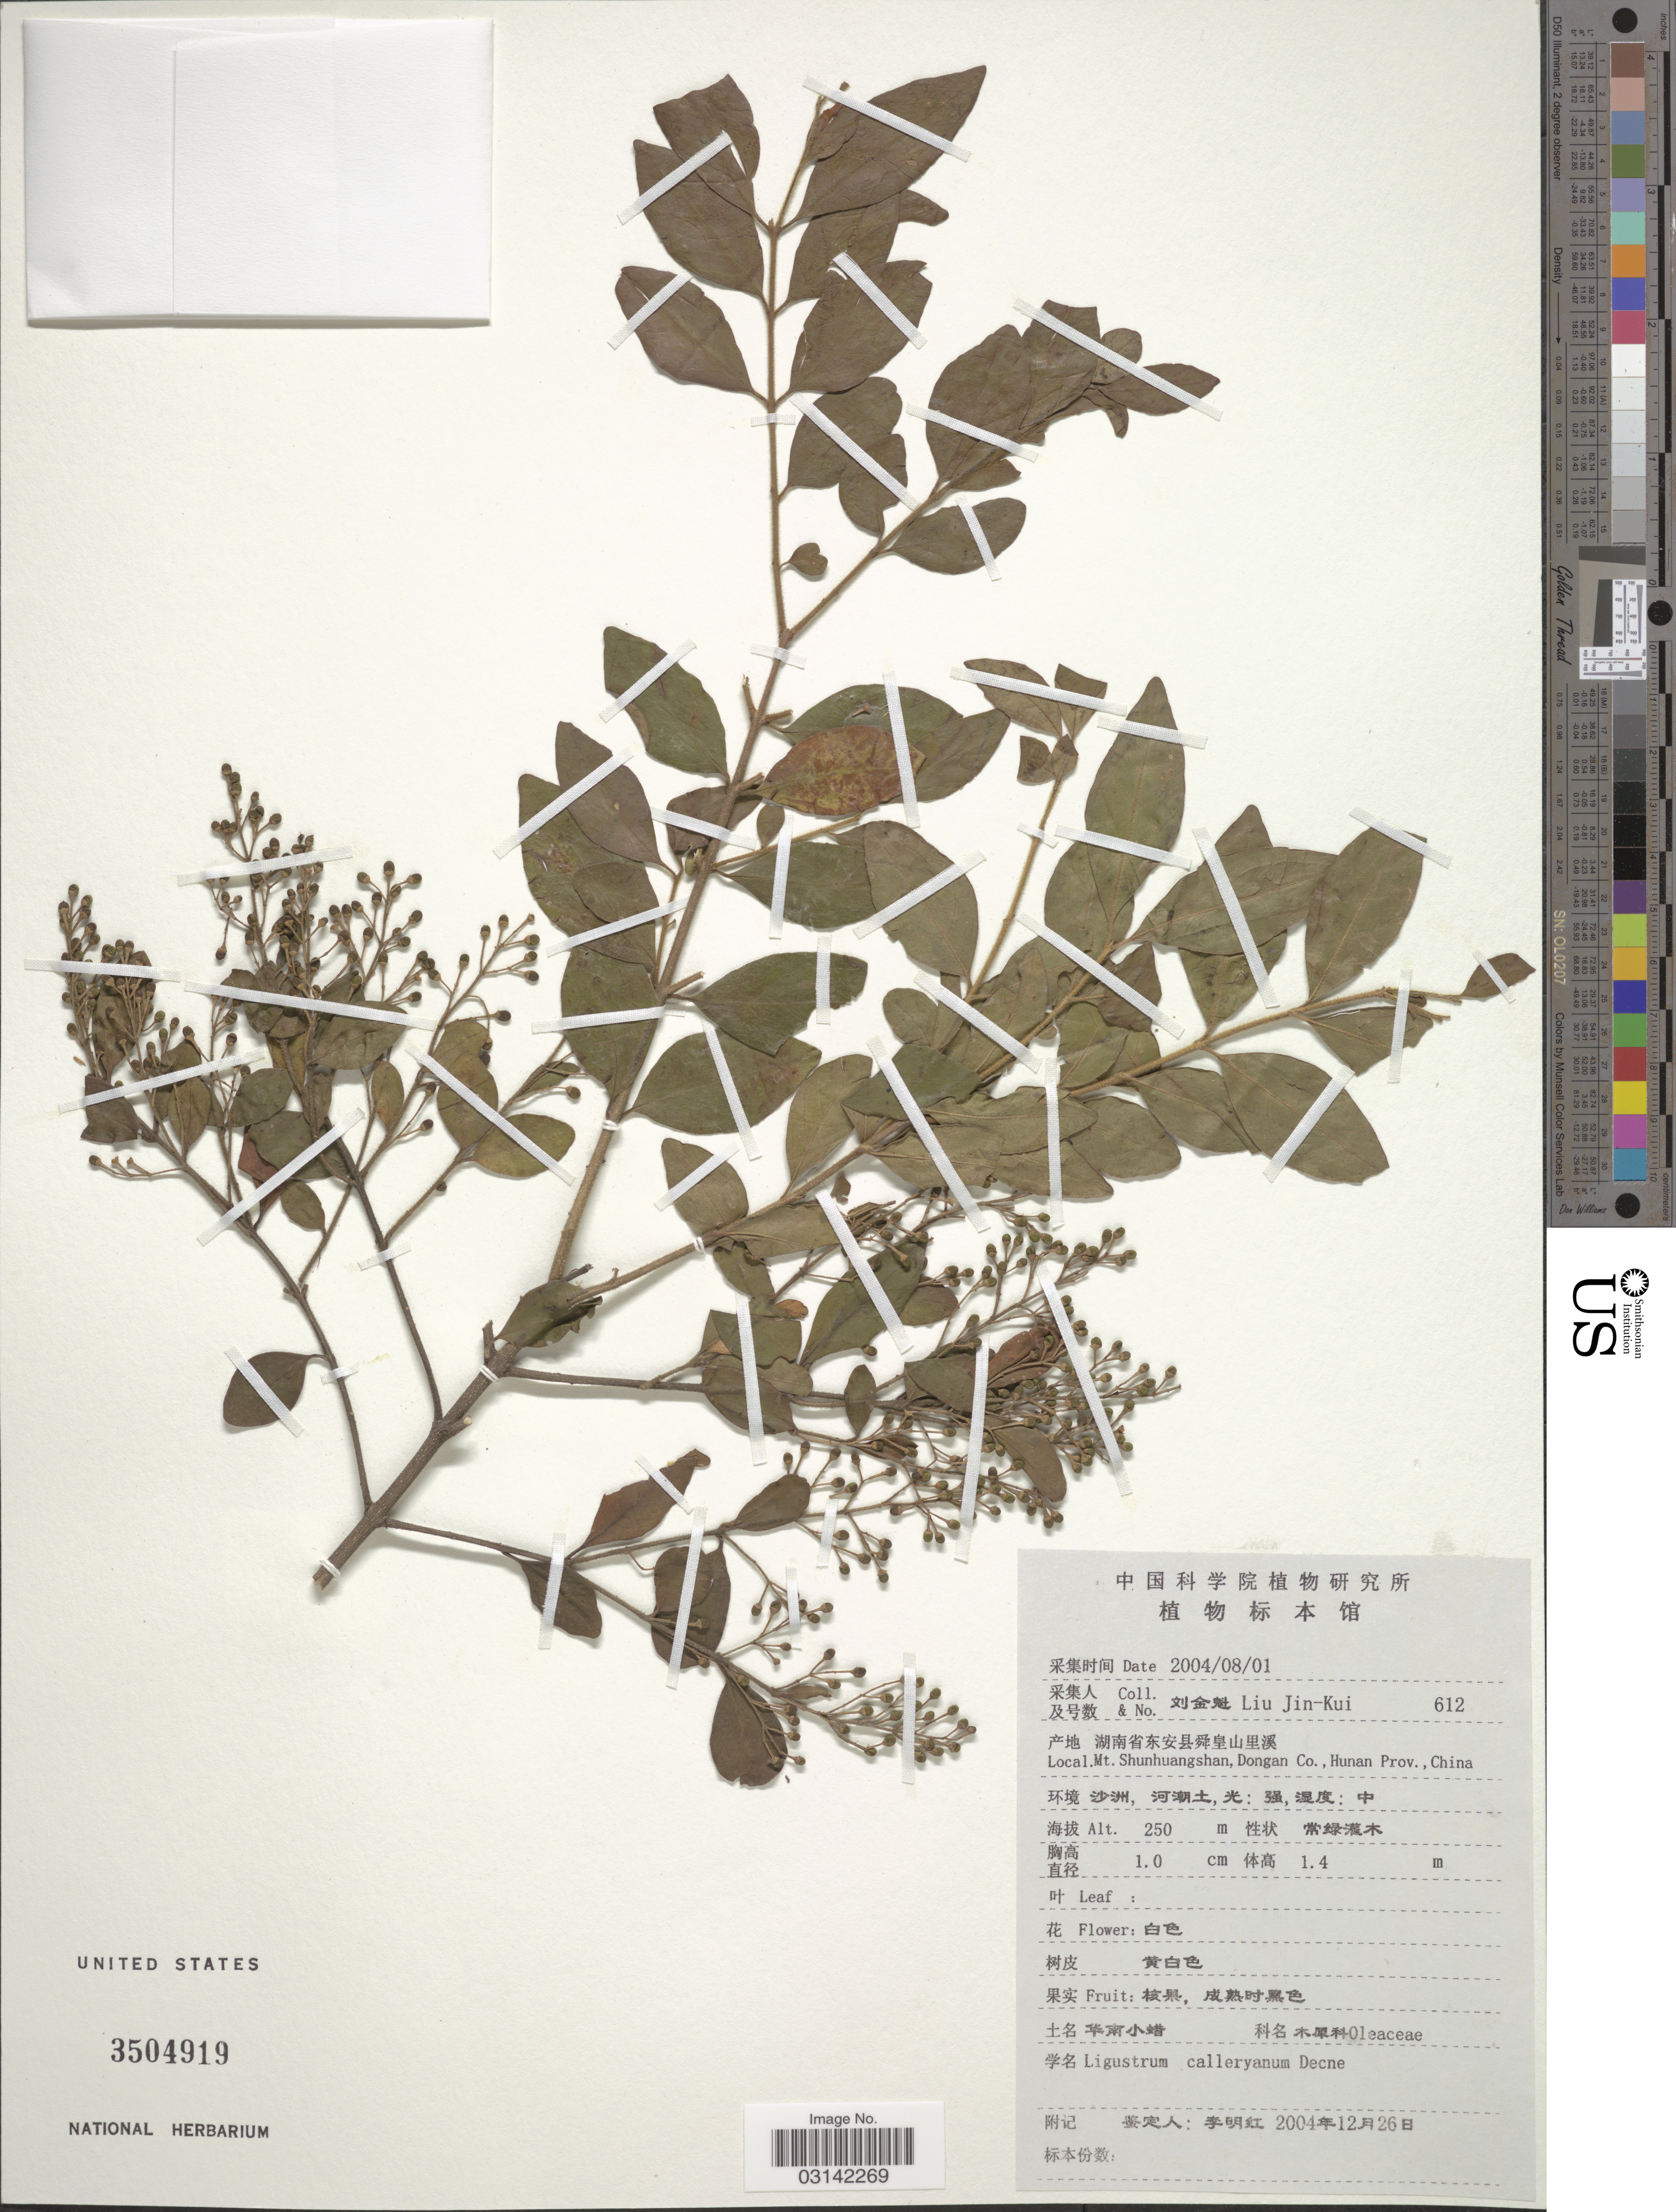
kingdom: Plantae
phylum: Tracheophyta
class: Magnoliopsida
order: Lamiales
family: Oleaceae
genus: Ligustrum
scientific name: Ligustrum calleryanum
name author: Decne.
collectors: Liu Jin-Kui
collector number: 612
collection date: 2004-08-01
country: China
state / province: Hunan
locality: Mt. Shunhuangshan, Dongan Co.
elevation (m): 250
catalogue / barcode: US 3504919